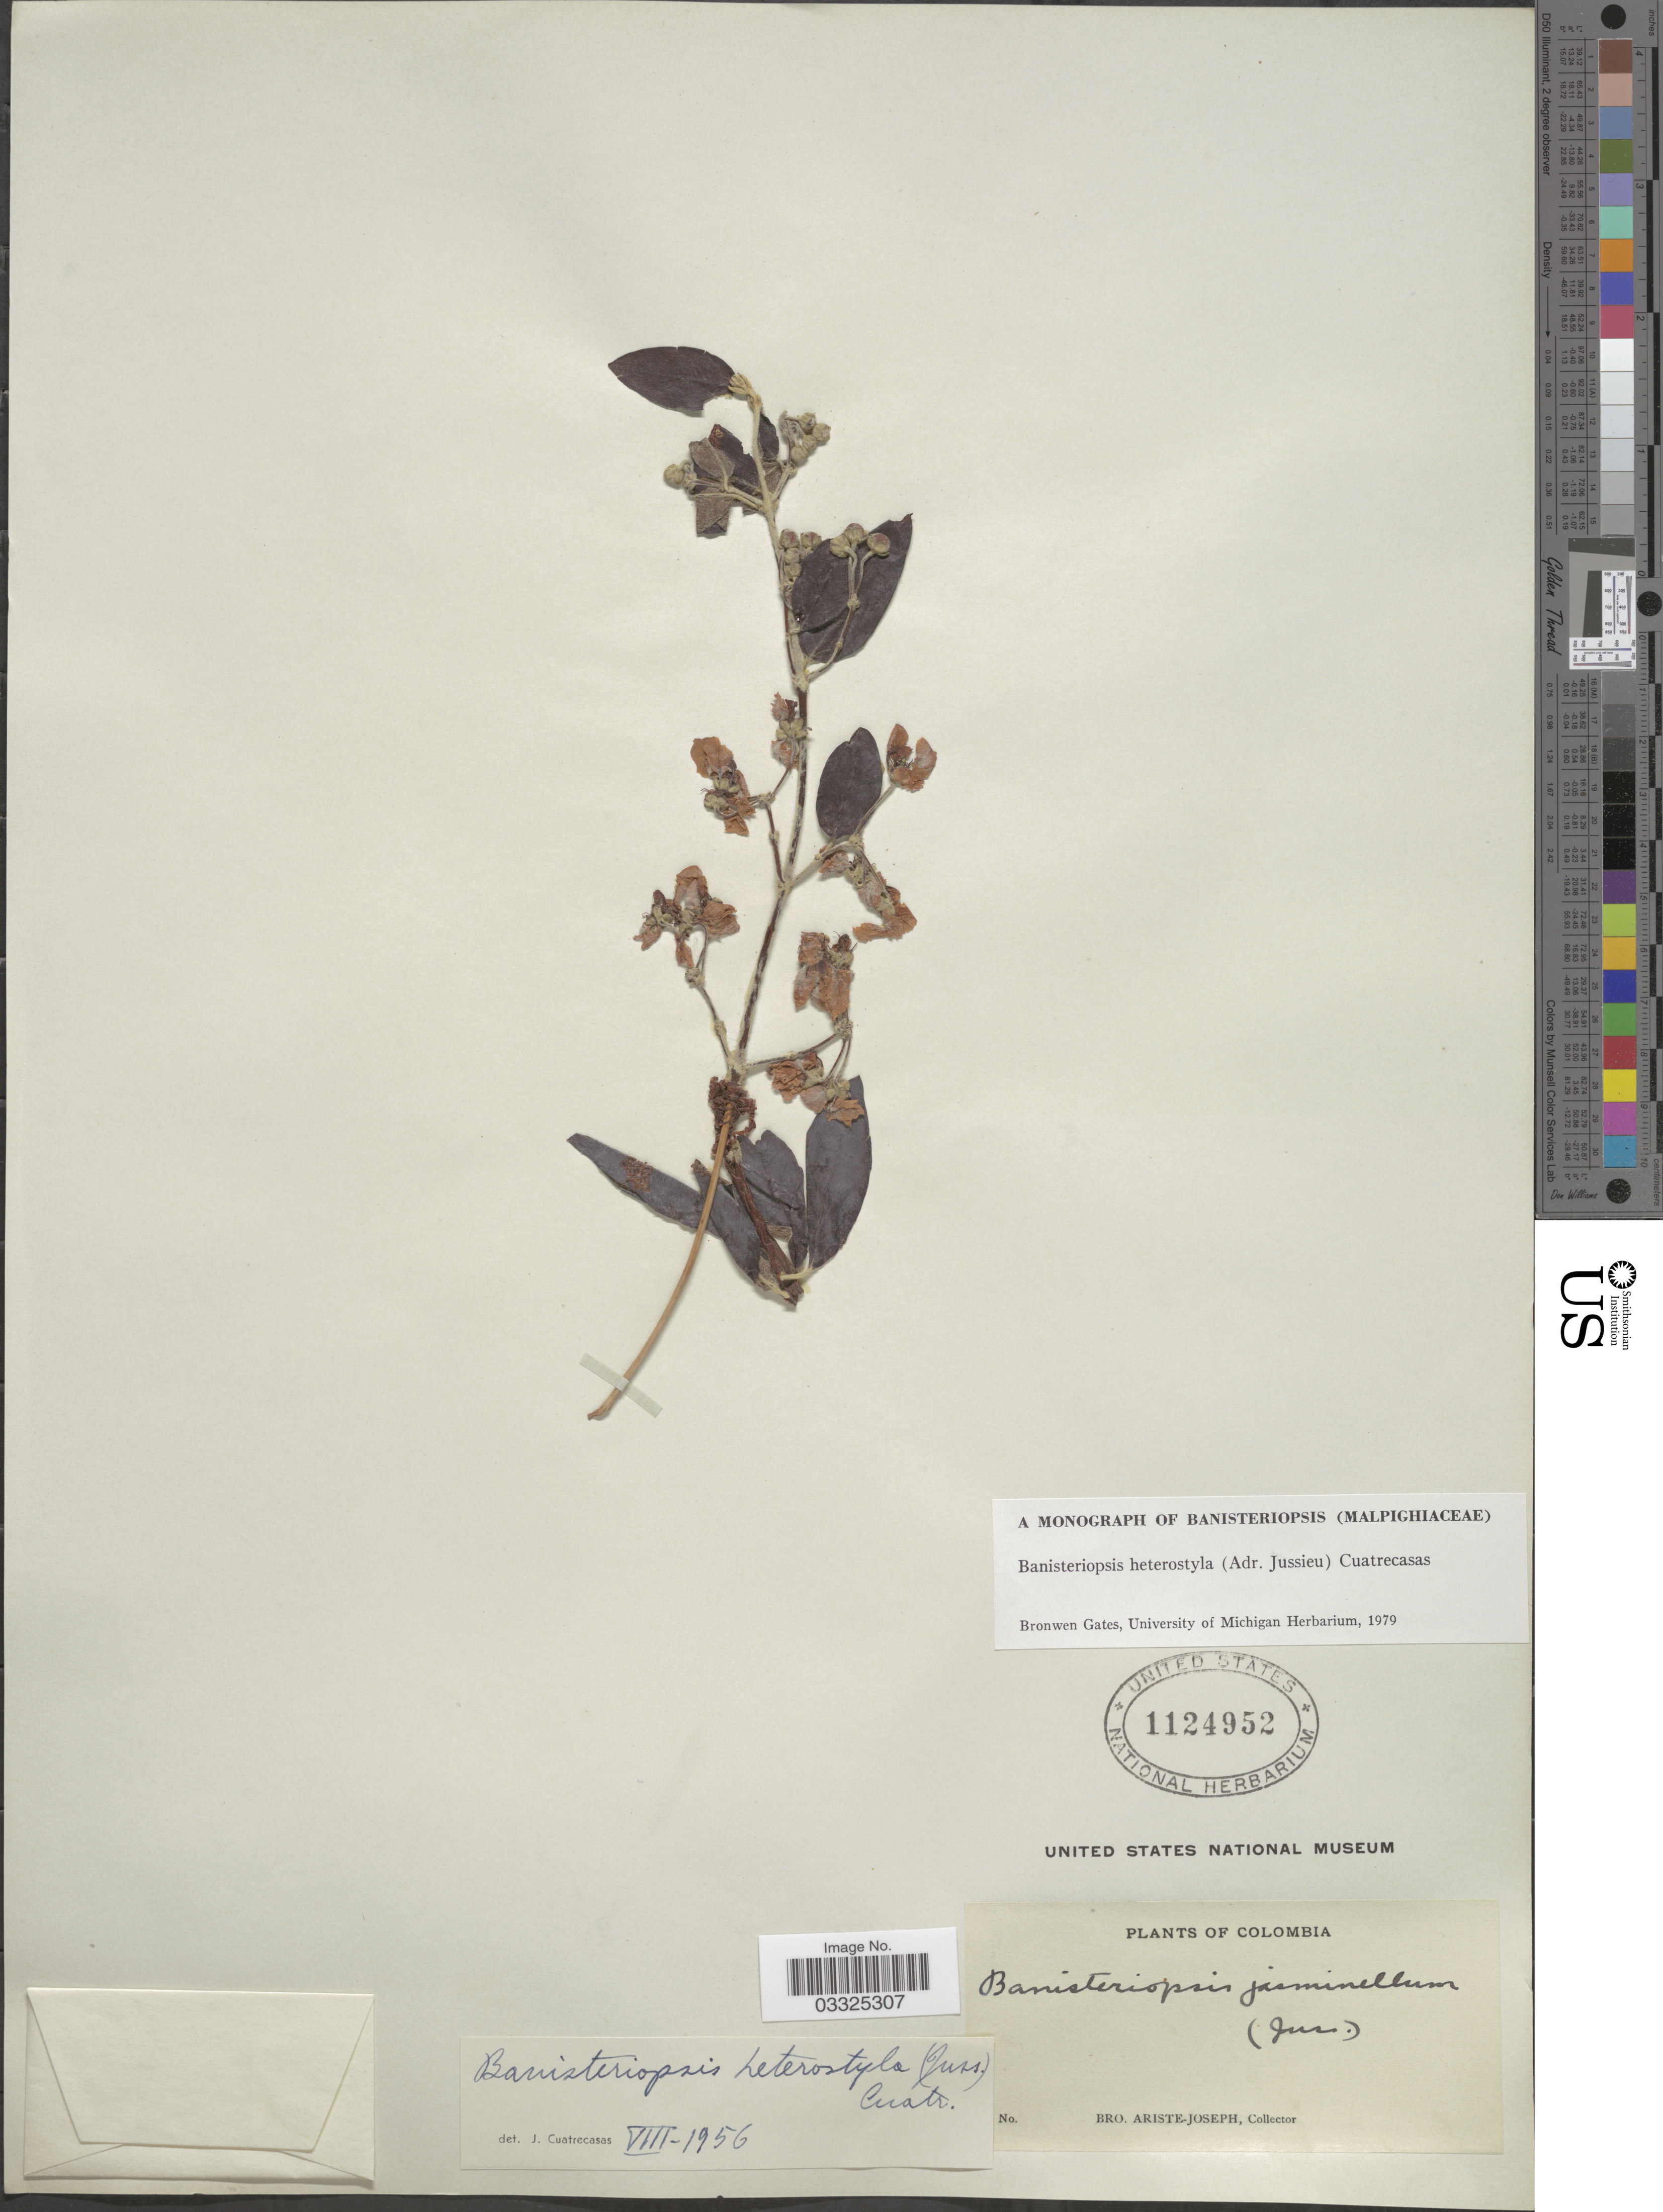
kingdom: Plantae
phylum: Tracheophyta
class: Magnoliopsida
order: Malpighiales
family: Malpighiaceae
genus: Banisteriopsis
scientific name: Banisteriopsis heterostyla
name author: (A. Juss.) Cuatrec.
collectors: Bro. Ariste-Joseph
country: Colombia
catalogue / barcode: US 1124952